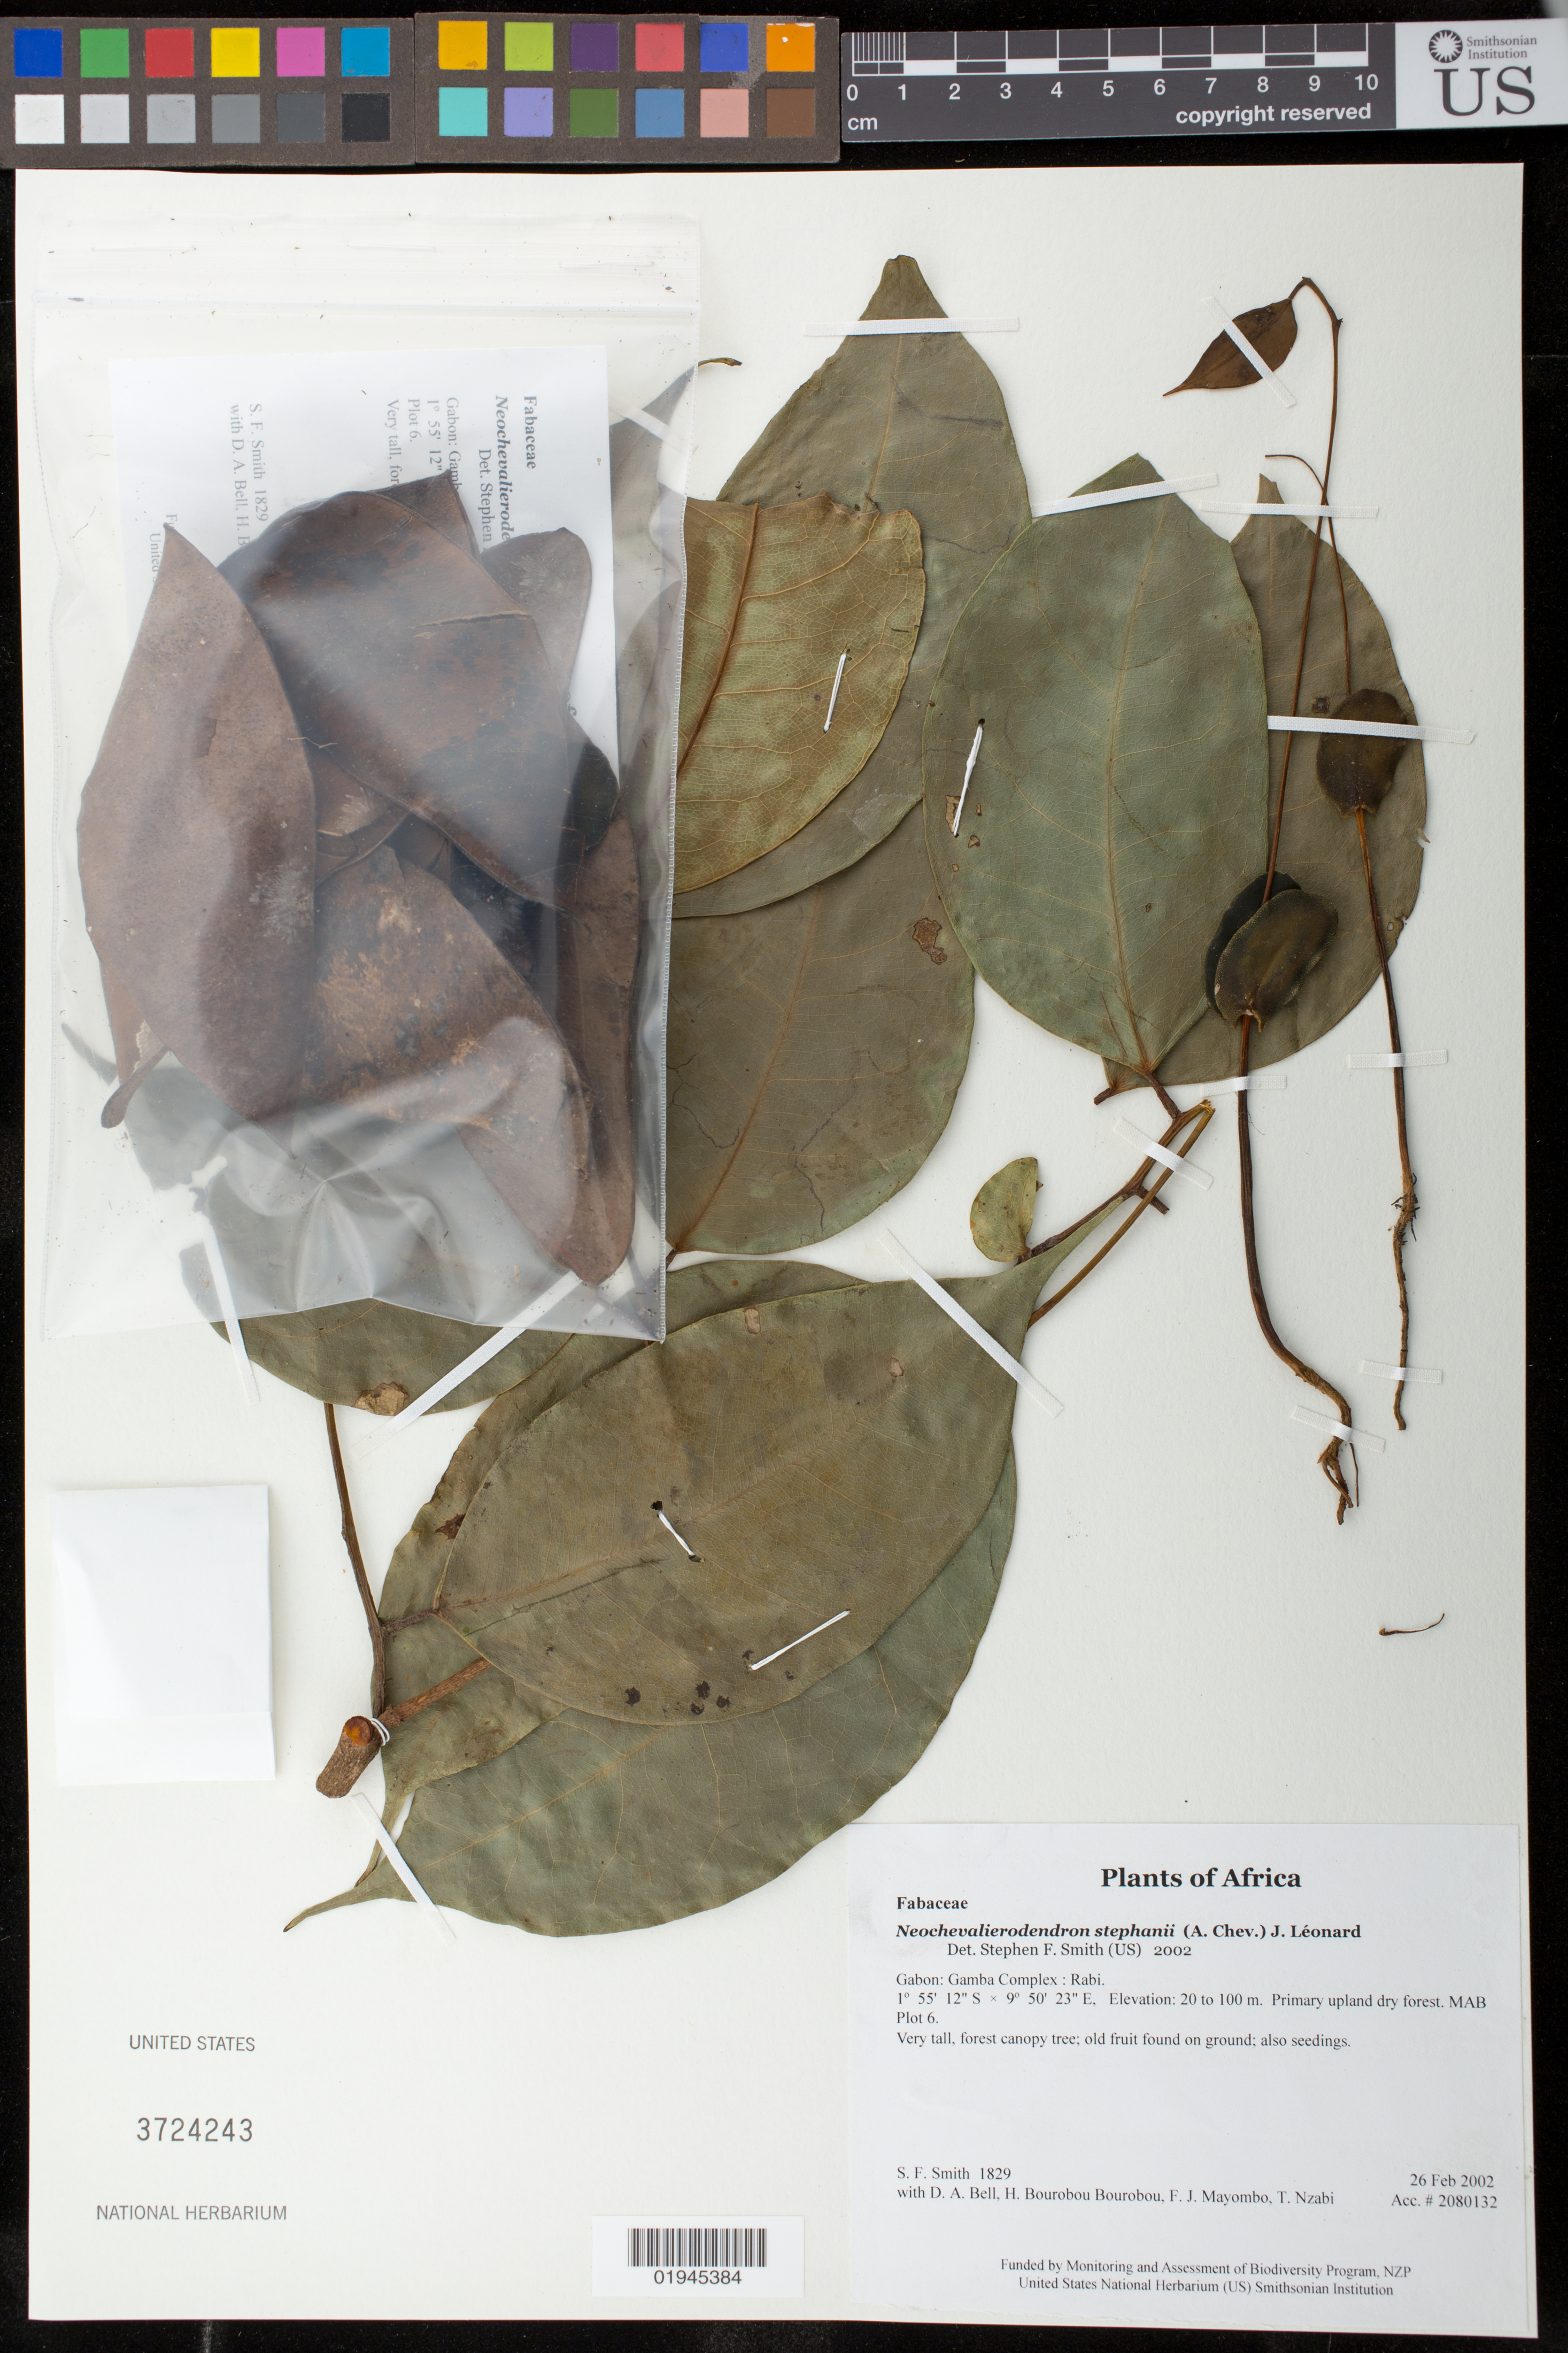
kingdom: Plantae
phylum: Tracheophyta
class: Magnoliopsida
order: Fabales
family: Fabaceae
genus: Neochevalierodendron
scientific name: Neochevalierodendron stephanii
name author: (A. Chev.) J. Léonard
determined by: Smith, Stephen F., (US), NMNH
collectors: S.F. Smith, D. A. Bell, H. Bourobou Bourobou & F. J. Mayombo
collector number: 1829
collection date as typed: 26 Feb 2002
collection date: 2002-02-26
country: Gabon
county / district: Gamba Complex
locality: Rabi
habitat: Primary upland dry forest. MAB Plot 6.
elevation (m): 20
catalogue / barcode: US 3724243